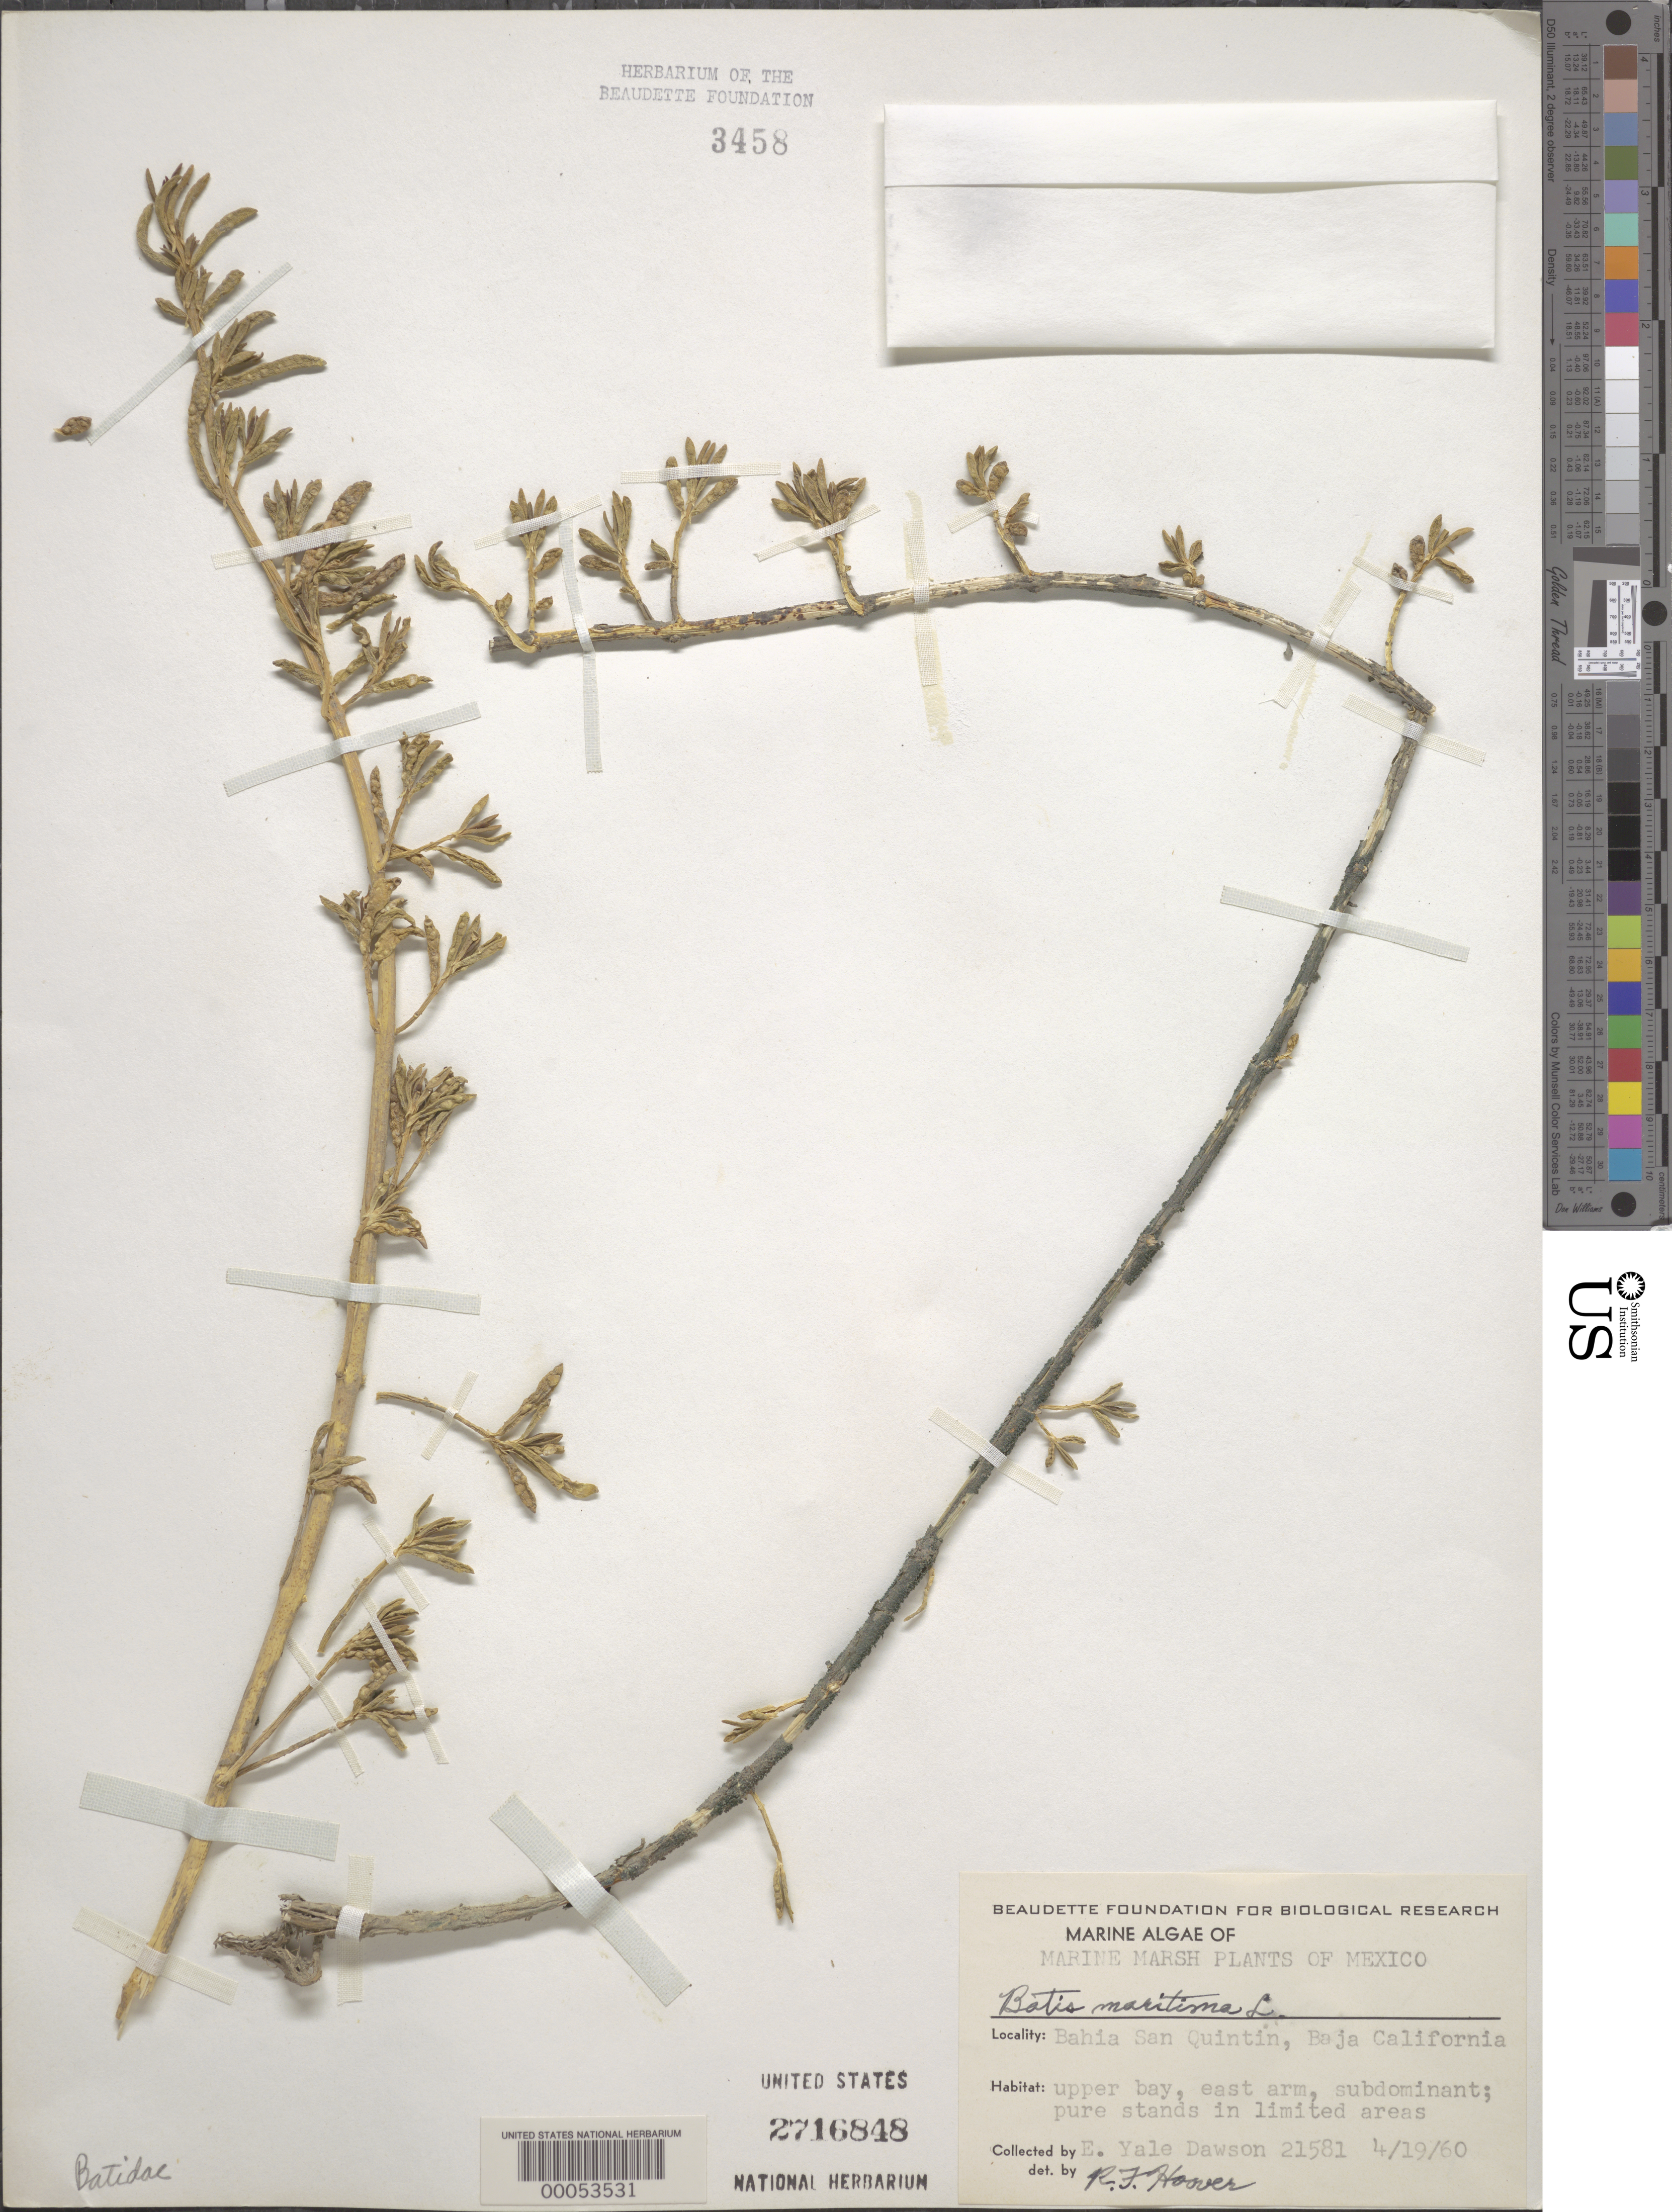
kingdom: Plantae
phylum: Tracheophyta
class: Magnoliopsida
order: Brassicales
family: Bataceae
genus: Batis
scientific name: Batis maritima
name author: L.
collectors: E. Y. Dawson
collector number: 21581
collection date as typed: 19 Apr --60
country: Mexico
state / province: Baja California Norte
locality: Bahia San Quintin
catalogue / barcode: US 2716848